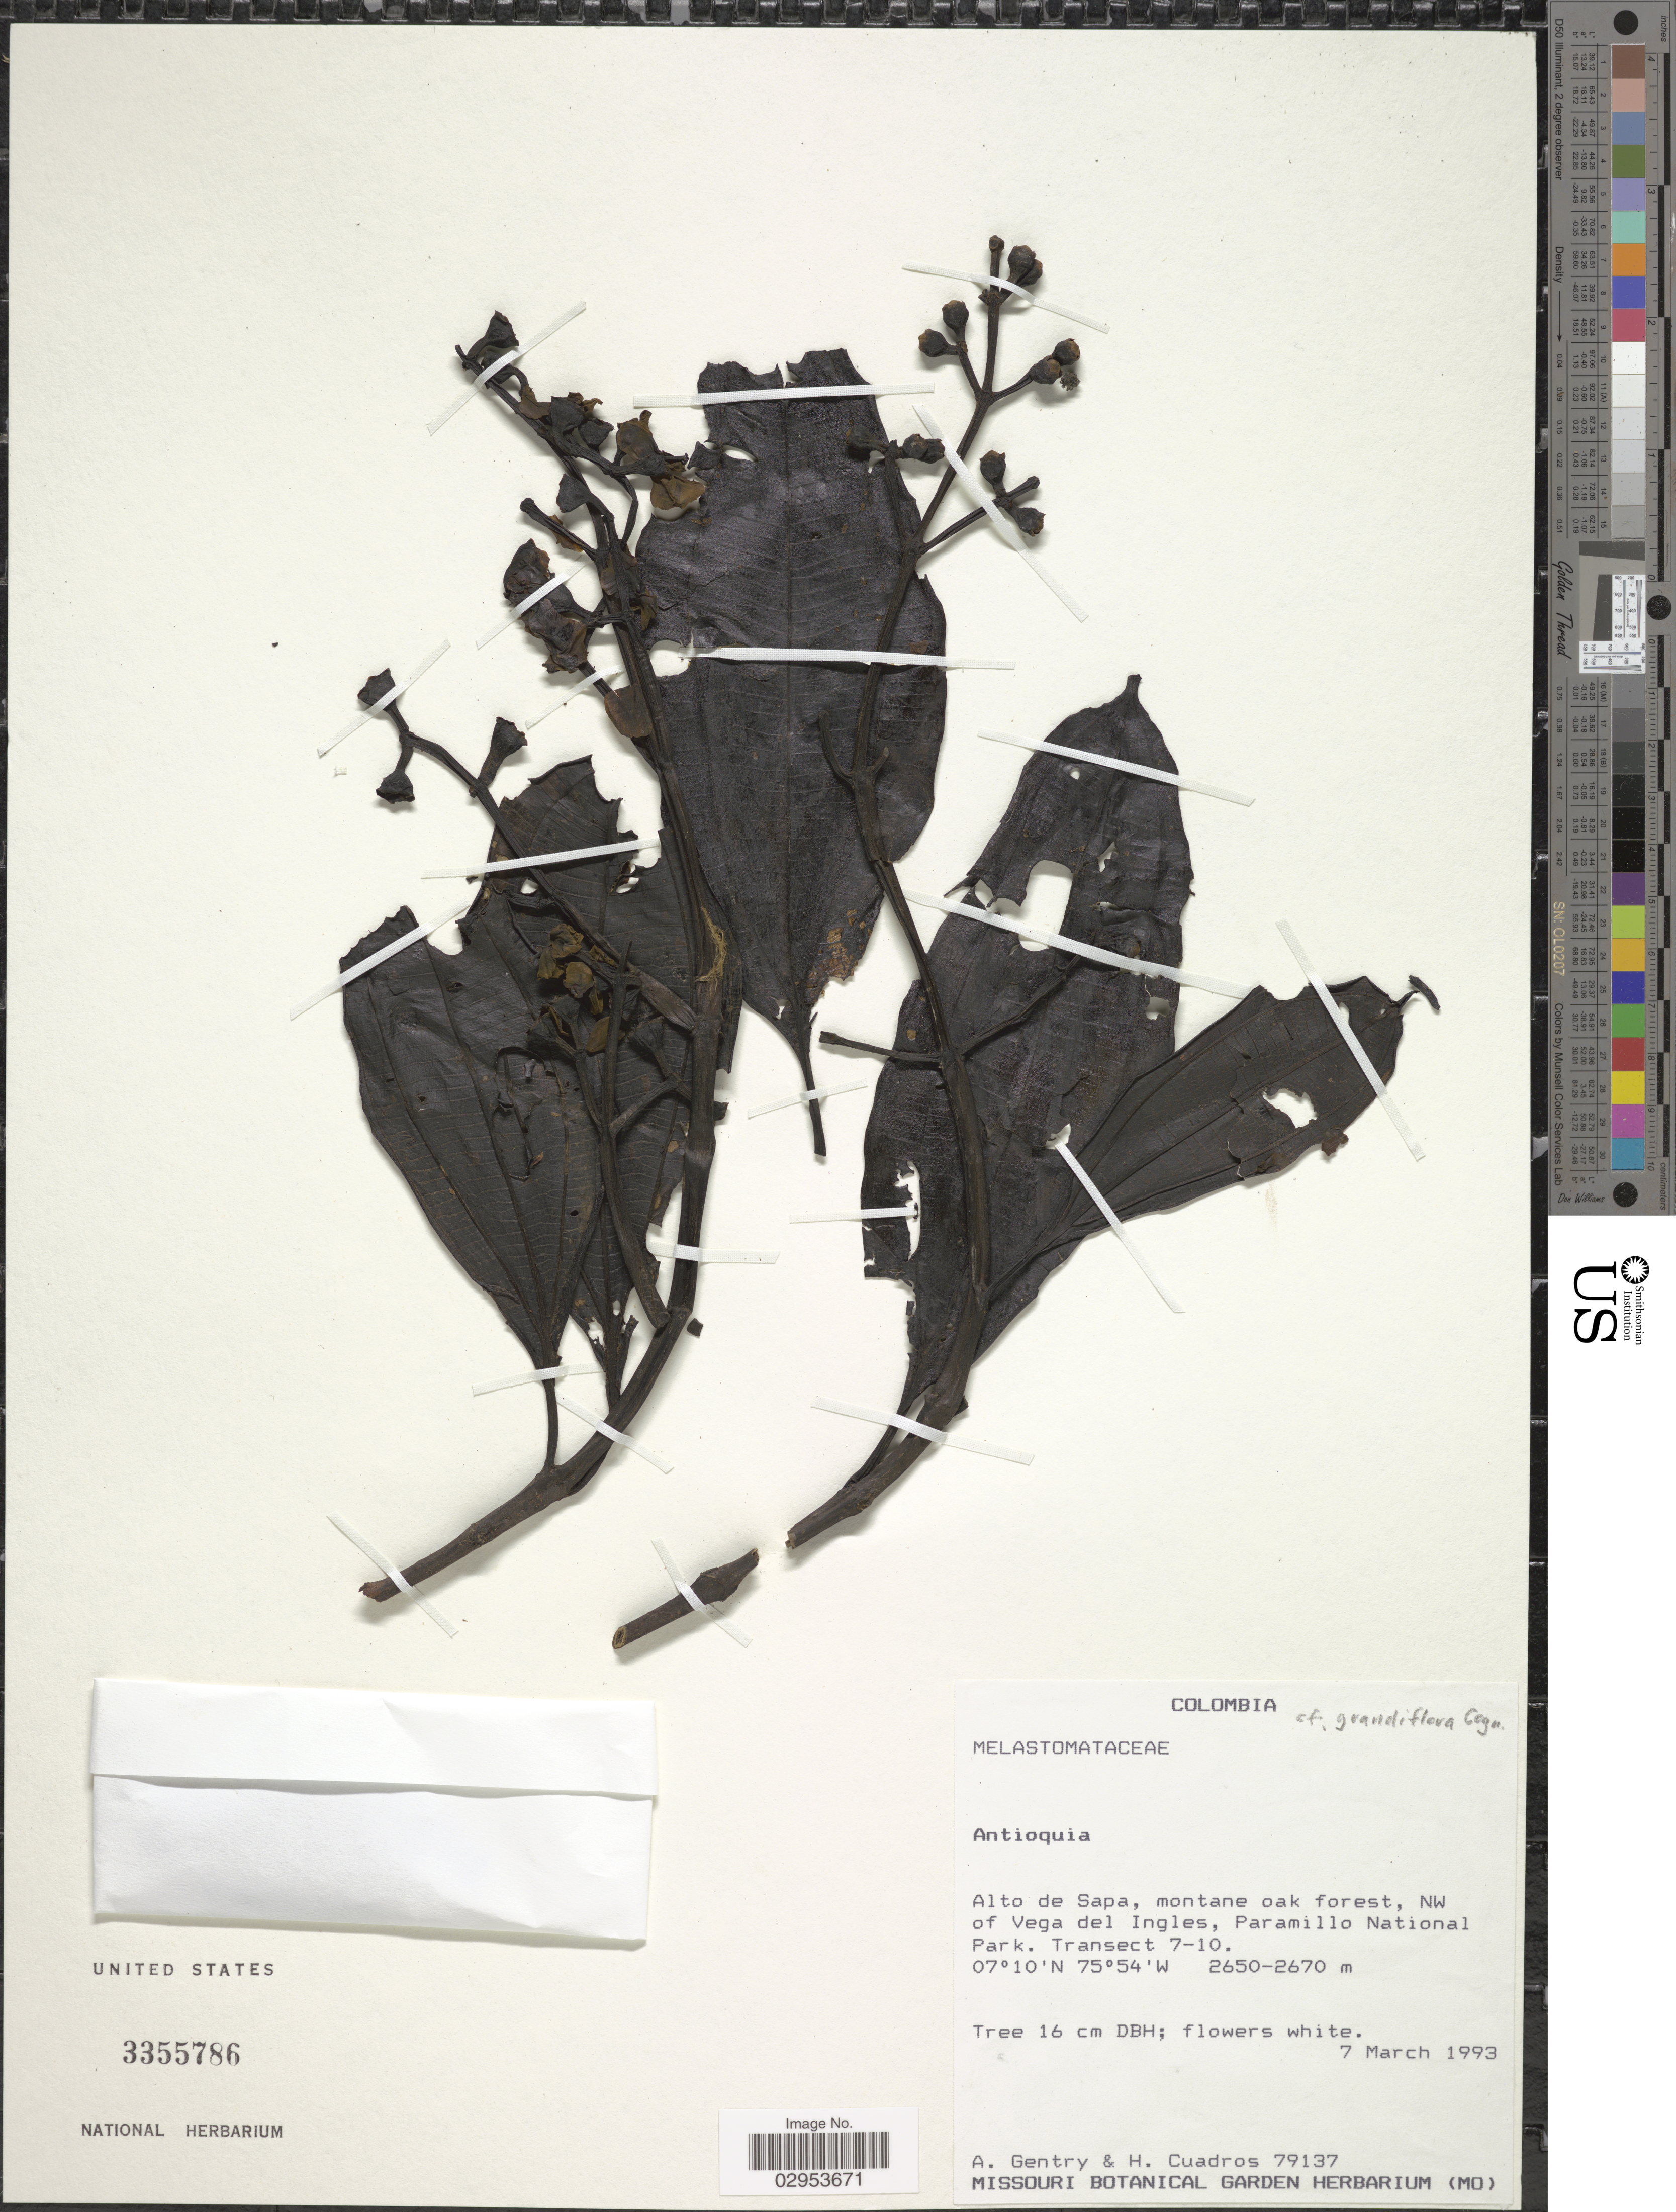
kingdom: Plantae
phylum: Tracheophyta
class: Magnoliopsida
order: Myrtales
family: Melastomataceae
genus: Blakea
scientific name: Blakea sp.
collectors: A. H. Gentry & H. Cuadros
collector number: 79137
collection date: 1993-03-07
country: Colombia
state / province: Antioquia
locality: Alto de Sapa, montane oak forest, NW of Vega del Ingles, Paramillo National Park. Transect 7-10.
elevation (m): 2650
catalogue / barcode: US 3355786